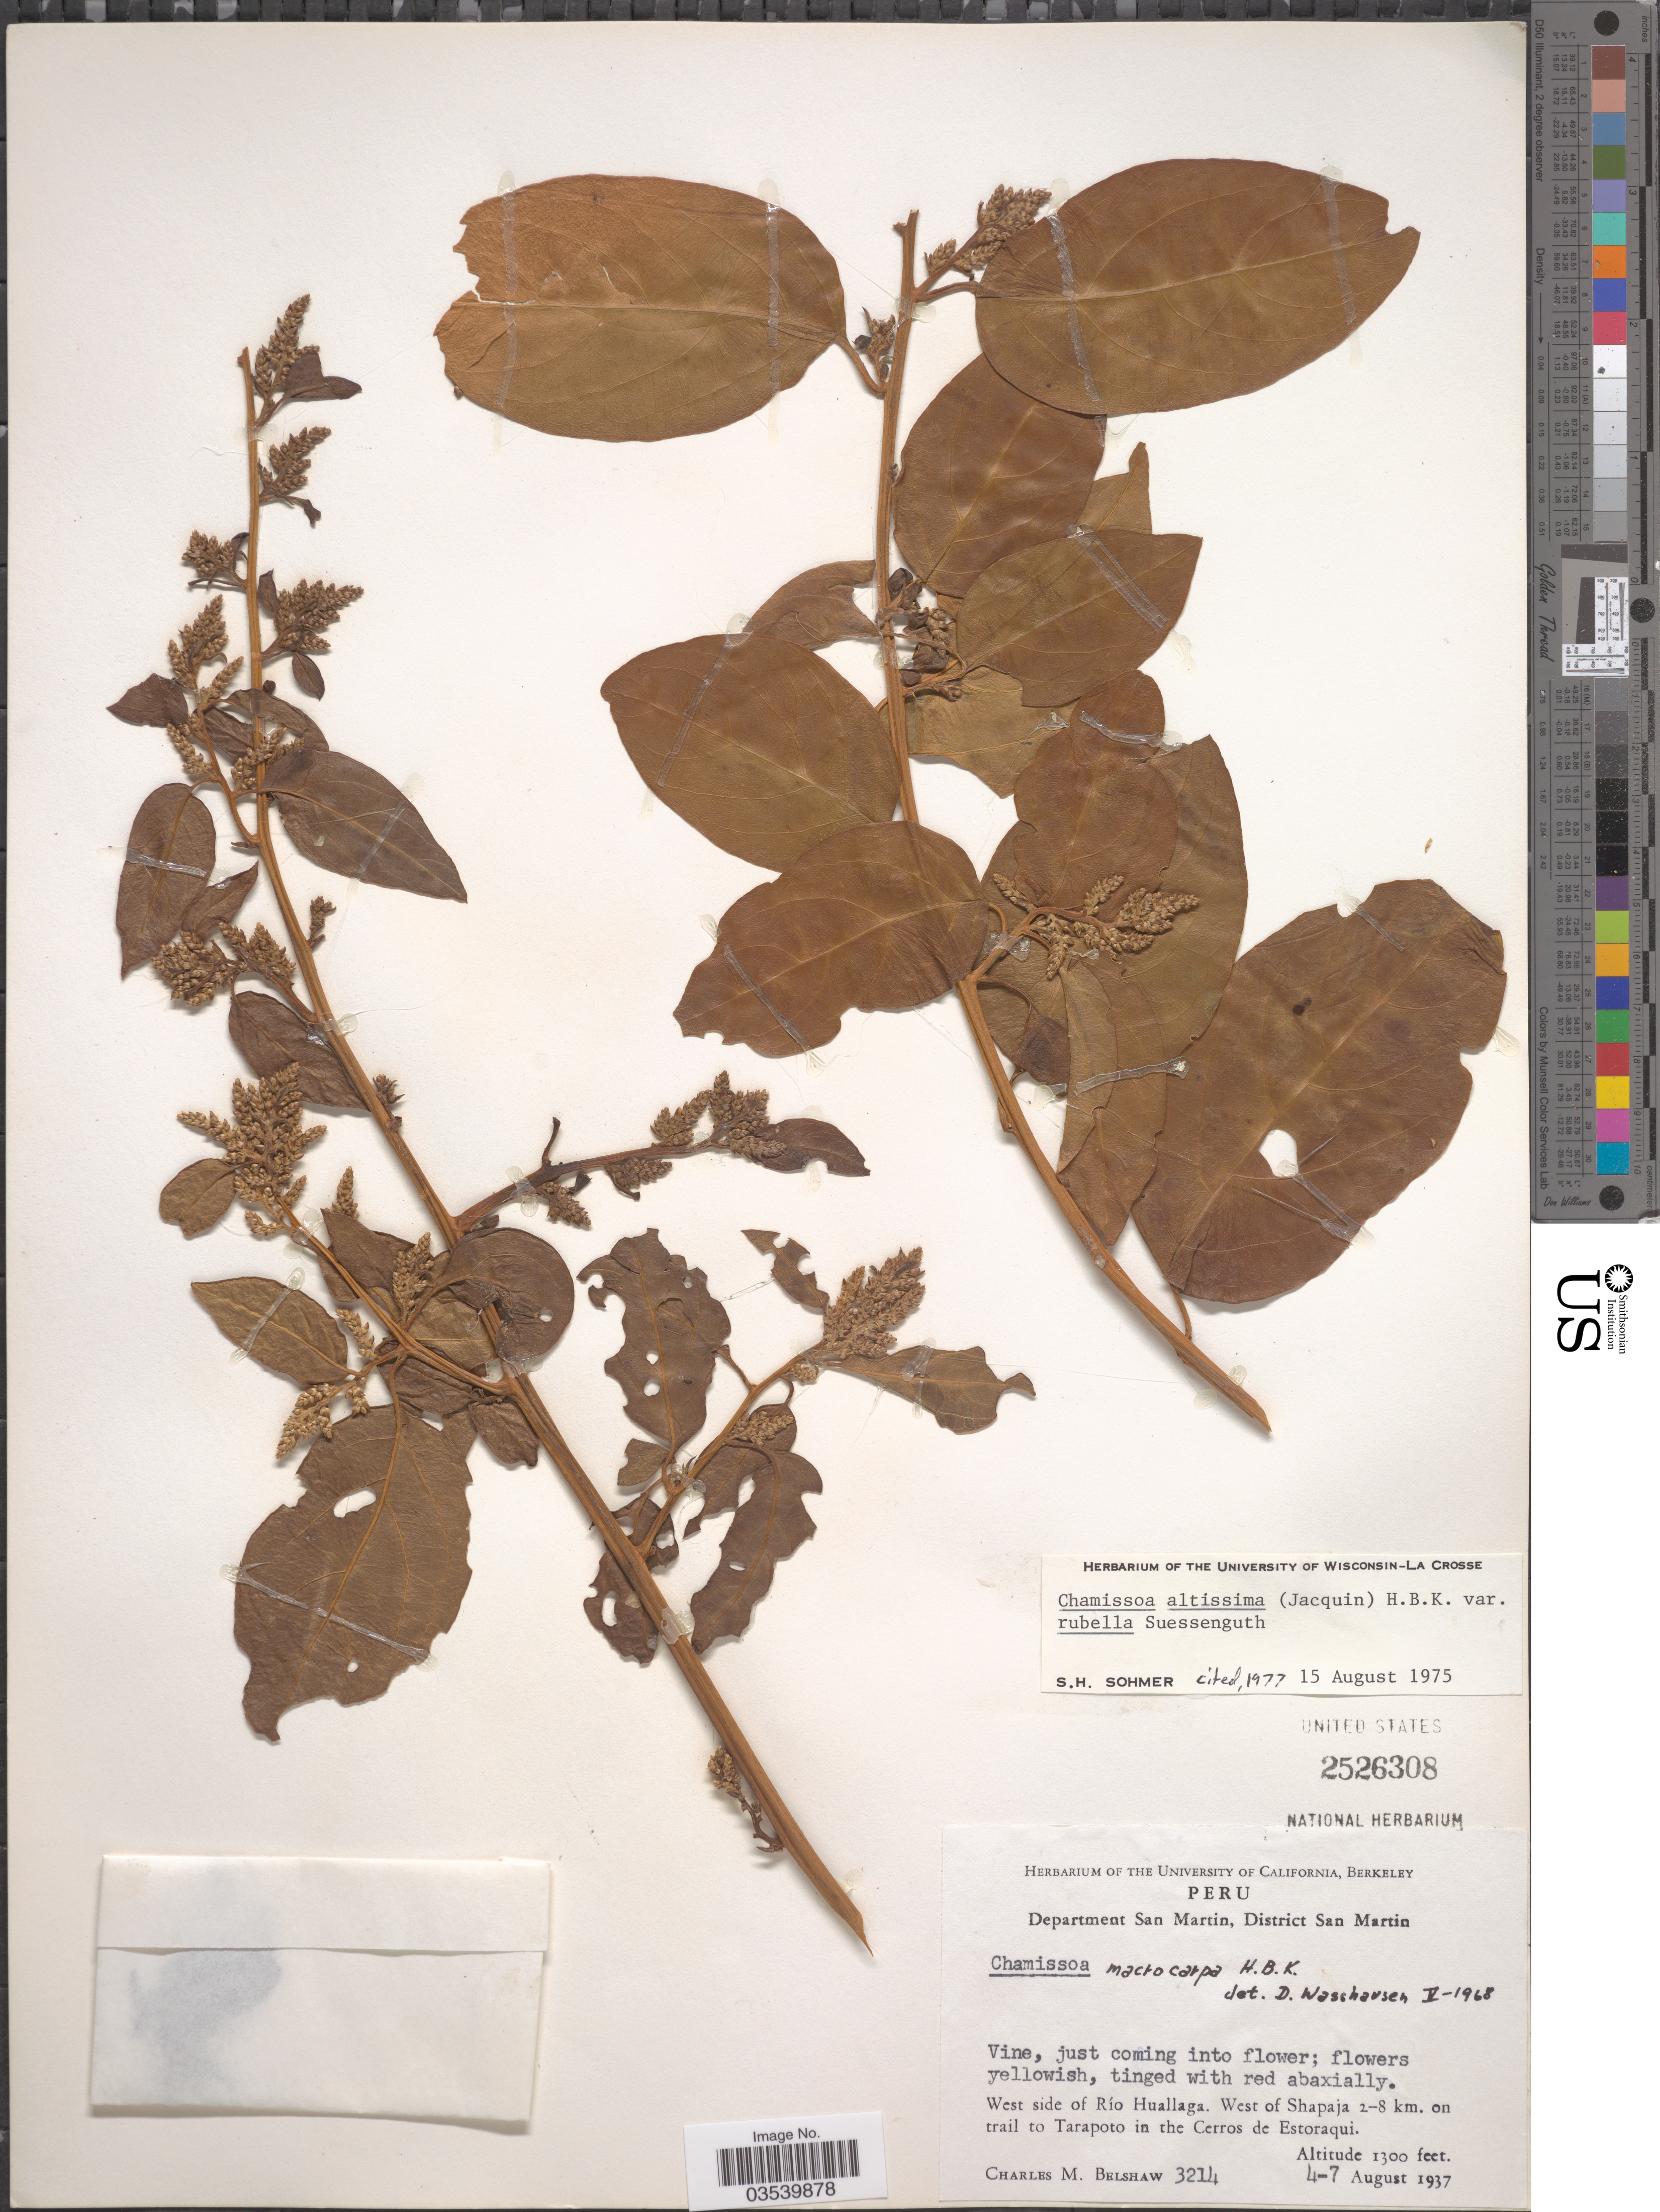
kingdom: Plantae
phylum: Tracheophyta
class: Magnoliopsida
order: Caryophyllales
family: Amaranthaceae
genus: Chamissoa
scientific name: Chamissoa altissima var. rubella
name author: Suess.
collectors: C. Shaw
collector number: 3214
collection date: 1937-08-04/1937-08-07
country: Peru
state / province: San Martín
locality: Department San Martin, District San Martin. West side of Río Huallaga. West of Shapaja 2-8 km. on trail to Tarapoto in the Cerros de Estoraqui.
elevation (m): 396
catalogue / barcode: US 2526308